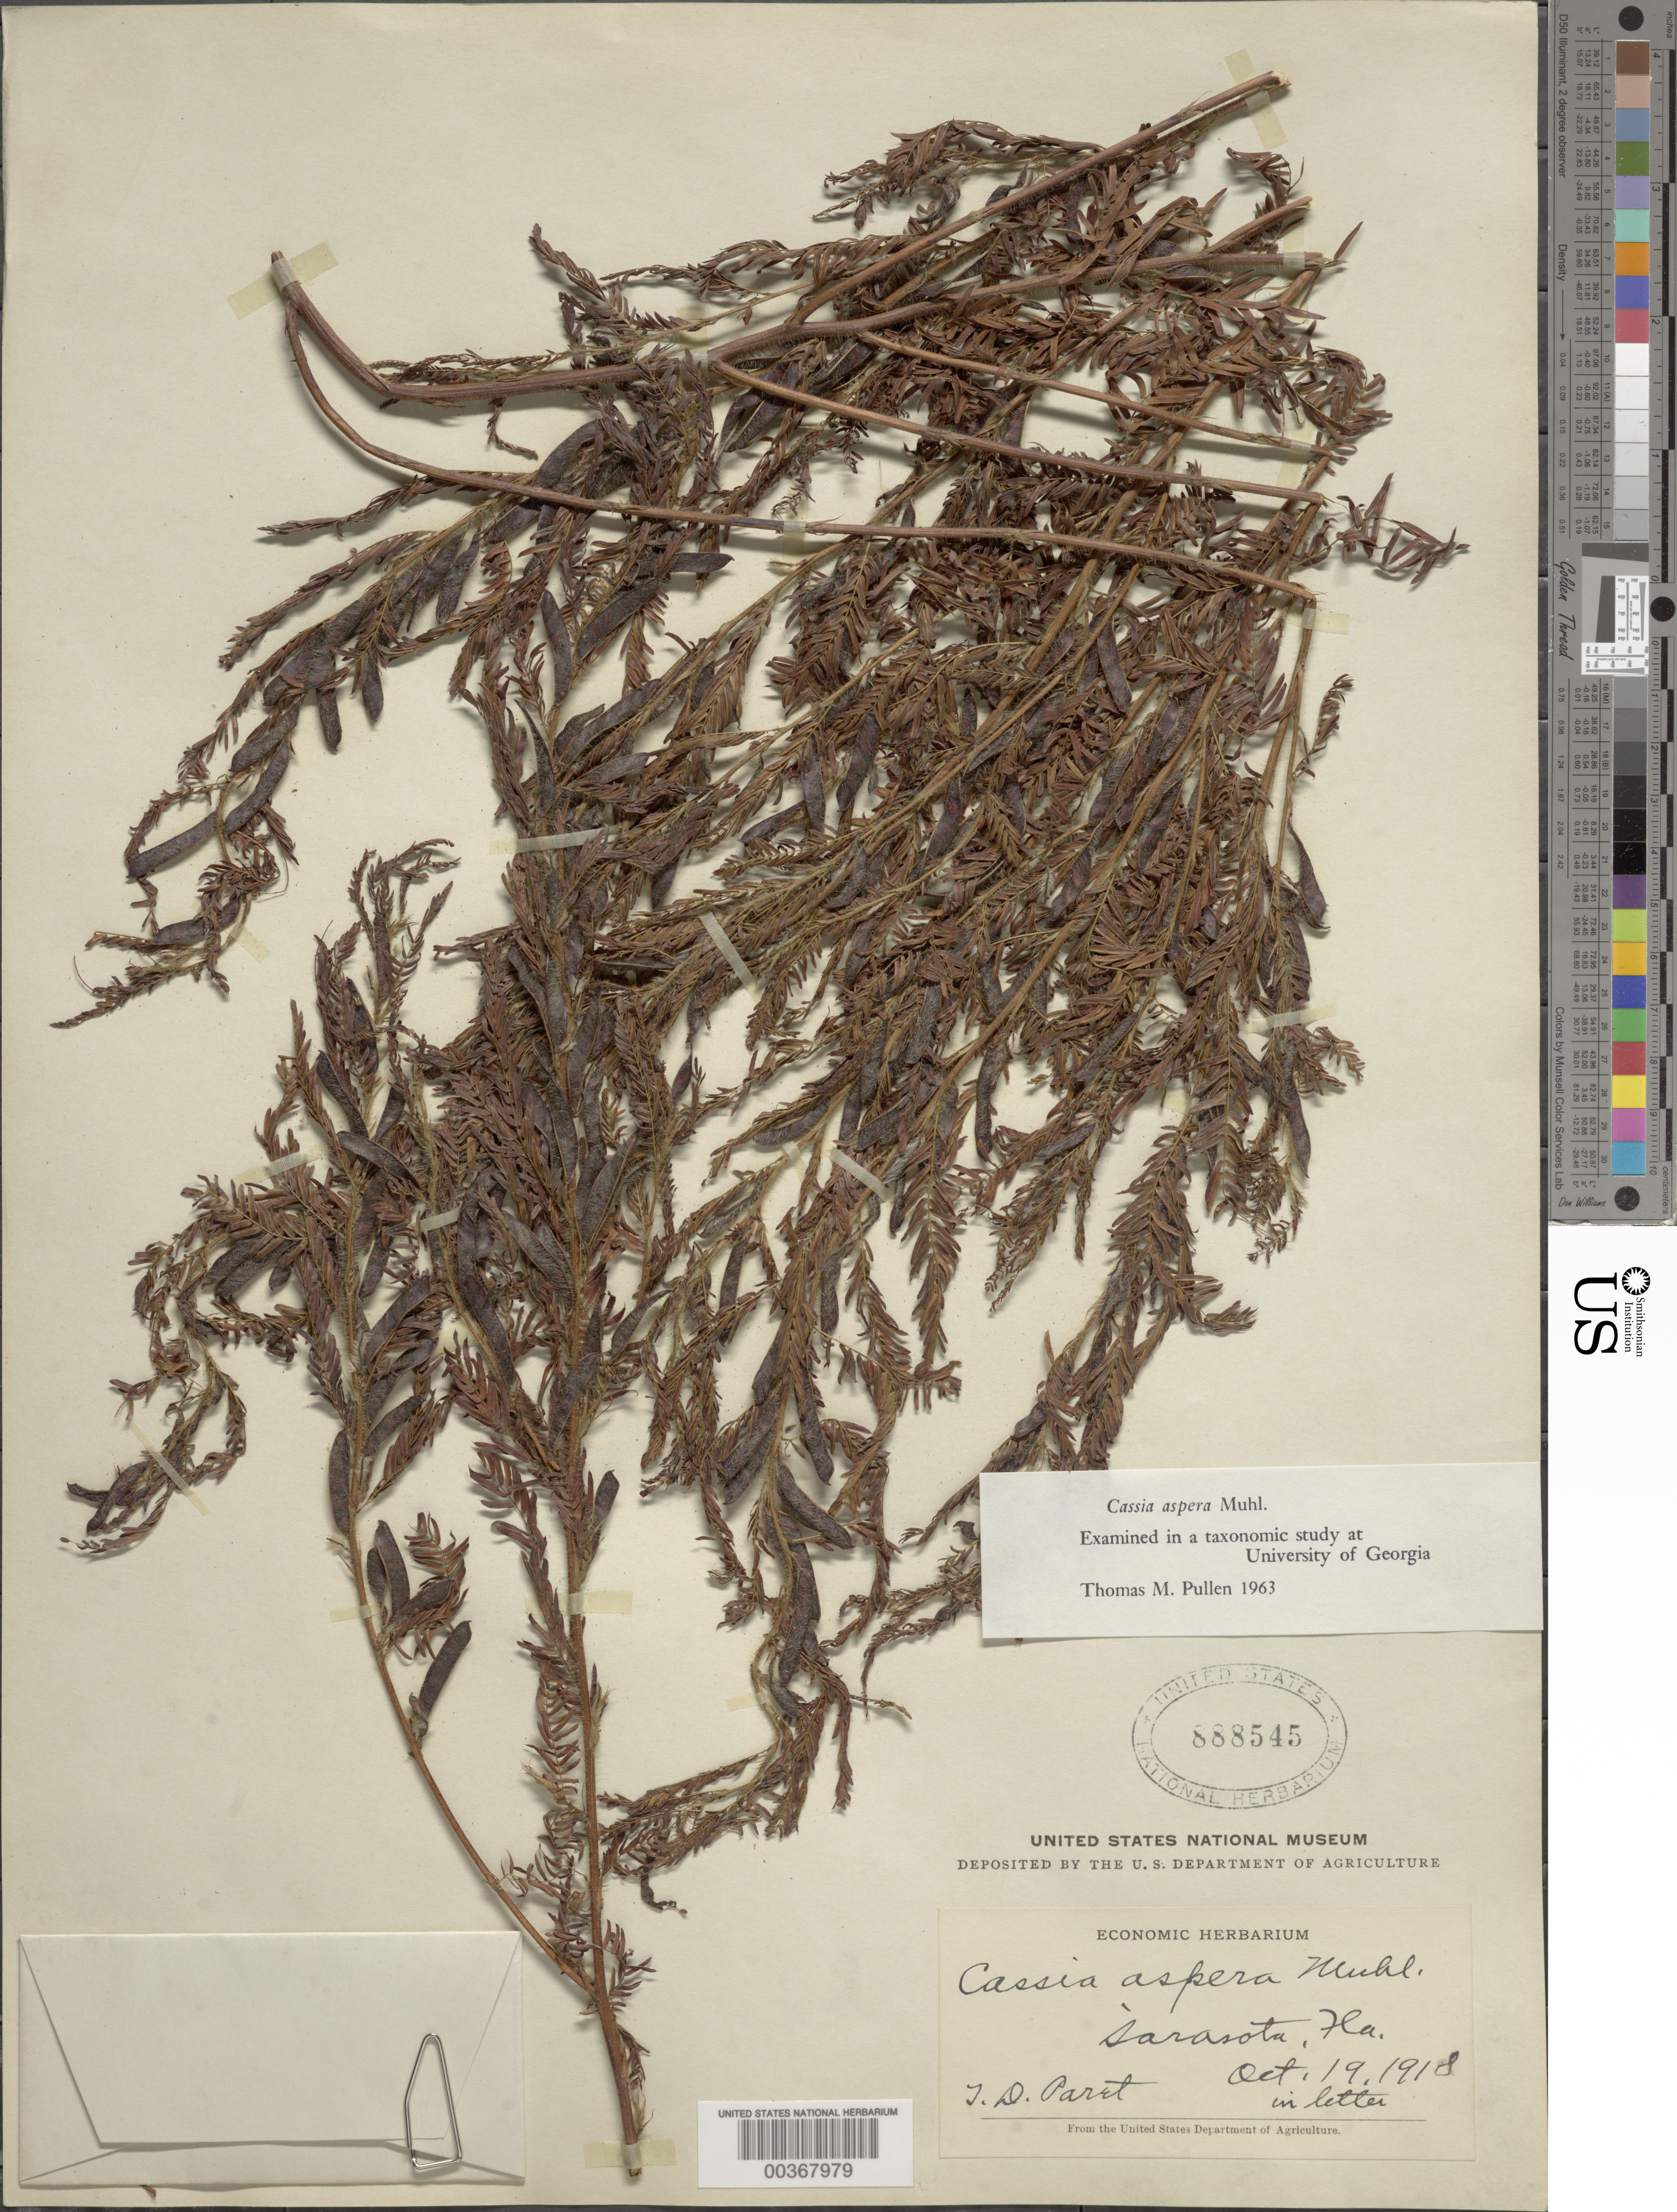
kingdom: Plantae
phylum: Tracheophyta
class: Magnoliopsida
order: Fabales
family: Fabaceae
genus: Chamaecrista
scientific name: Chamaecrista nictitans var. aspera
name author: (Muhl. ex Elliot) H.S. Irwin & Barneby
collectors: T. Paret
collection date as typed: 19 Oct 1918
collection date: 1918-10-19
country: United States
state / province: Florida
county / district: Sarasota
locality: Sarasota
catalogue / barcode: US 888545